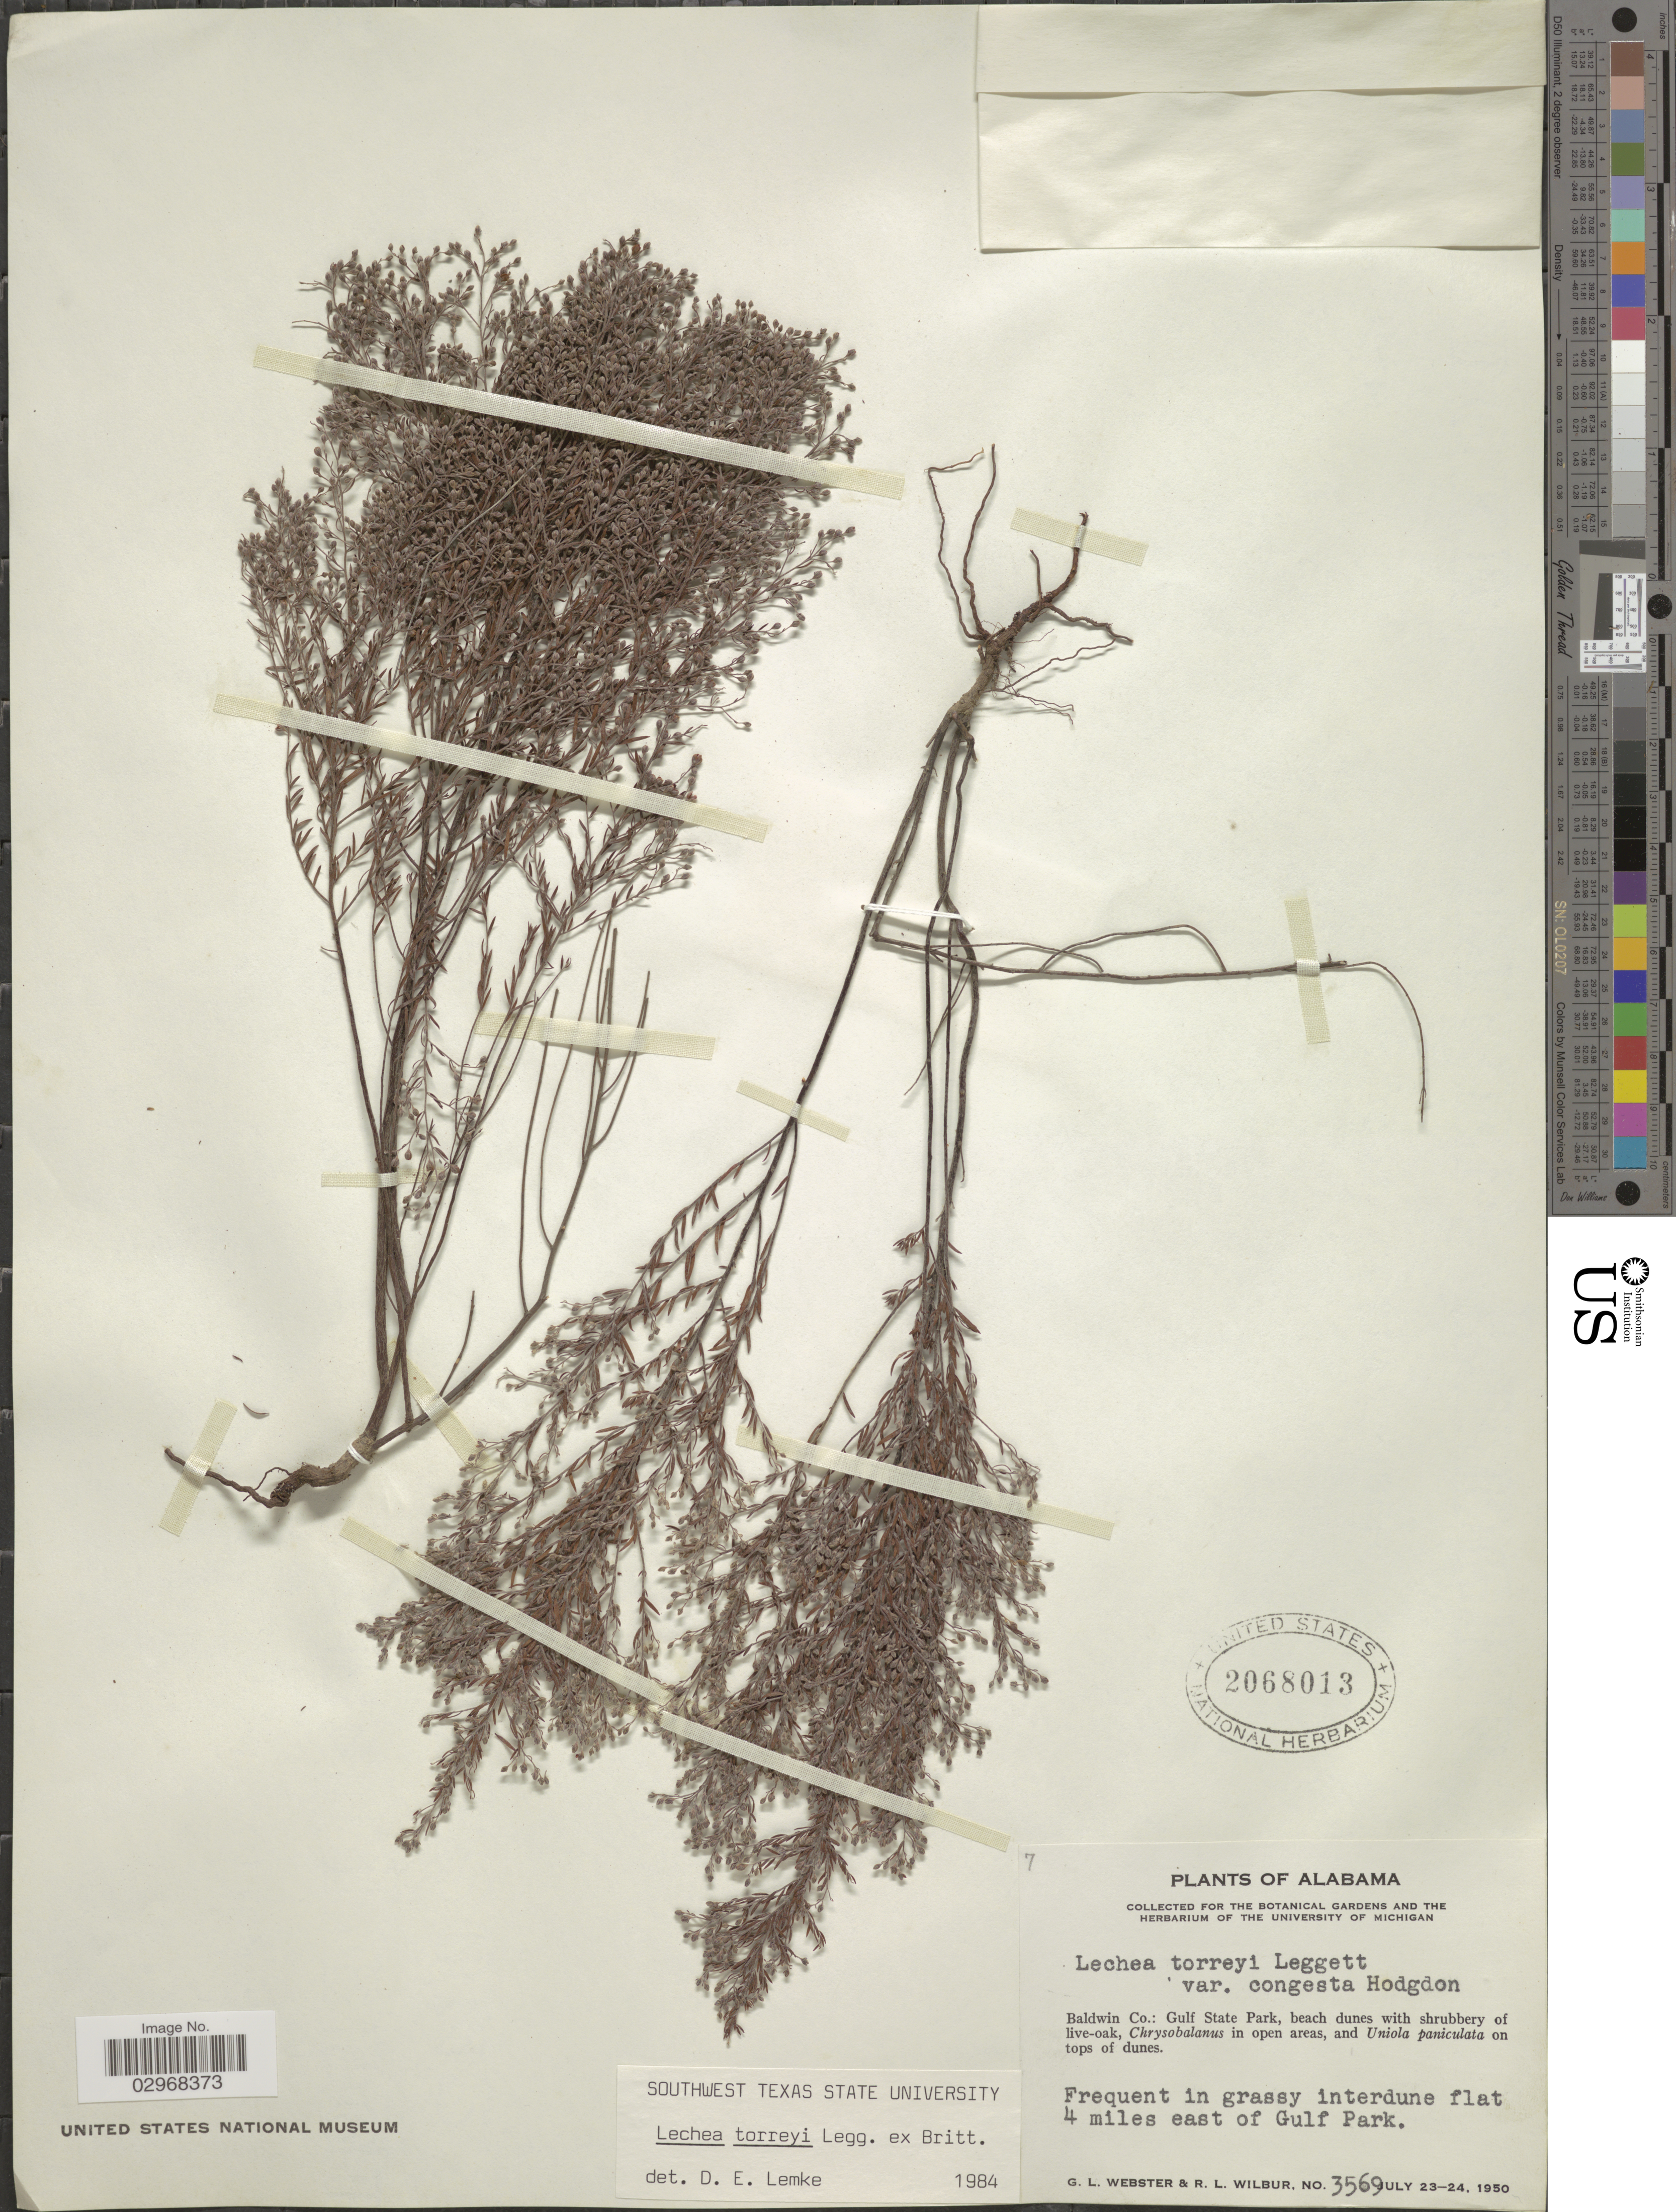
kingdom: Plantae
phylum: Tracheophyta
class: Magnoliopsida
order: Malvales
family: Cistaceae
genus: Lechea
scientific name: Lechea torreyi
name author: (Chapm.) Legg. ex Britton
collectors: G. L. Webster & R. L. Wilbur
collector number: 3569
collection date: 1950-07-23/1950-07-24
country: United States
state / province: Alabama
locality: Baldwin Co.: Gulf State Park. Frequent in grassy interdune flat 4 miles east of Gulf Park.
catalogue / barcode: US 2068013